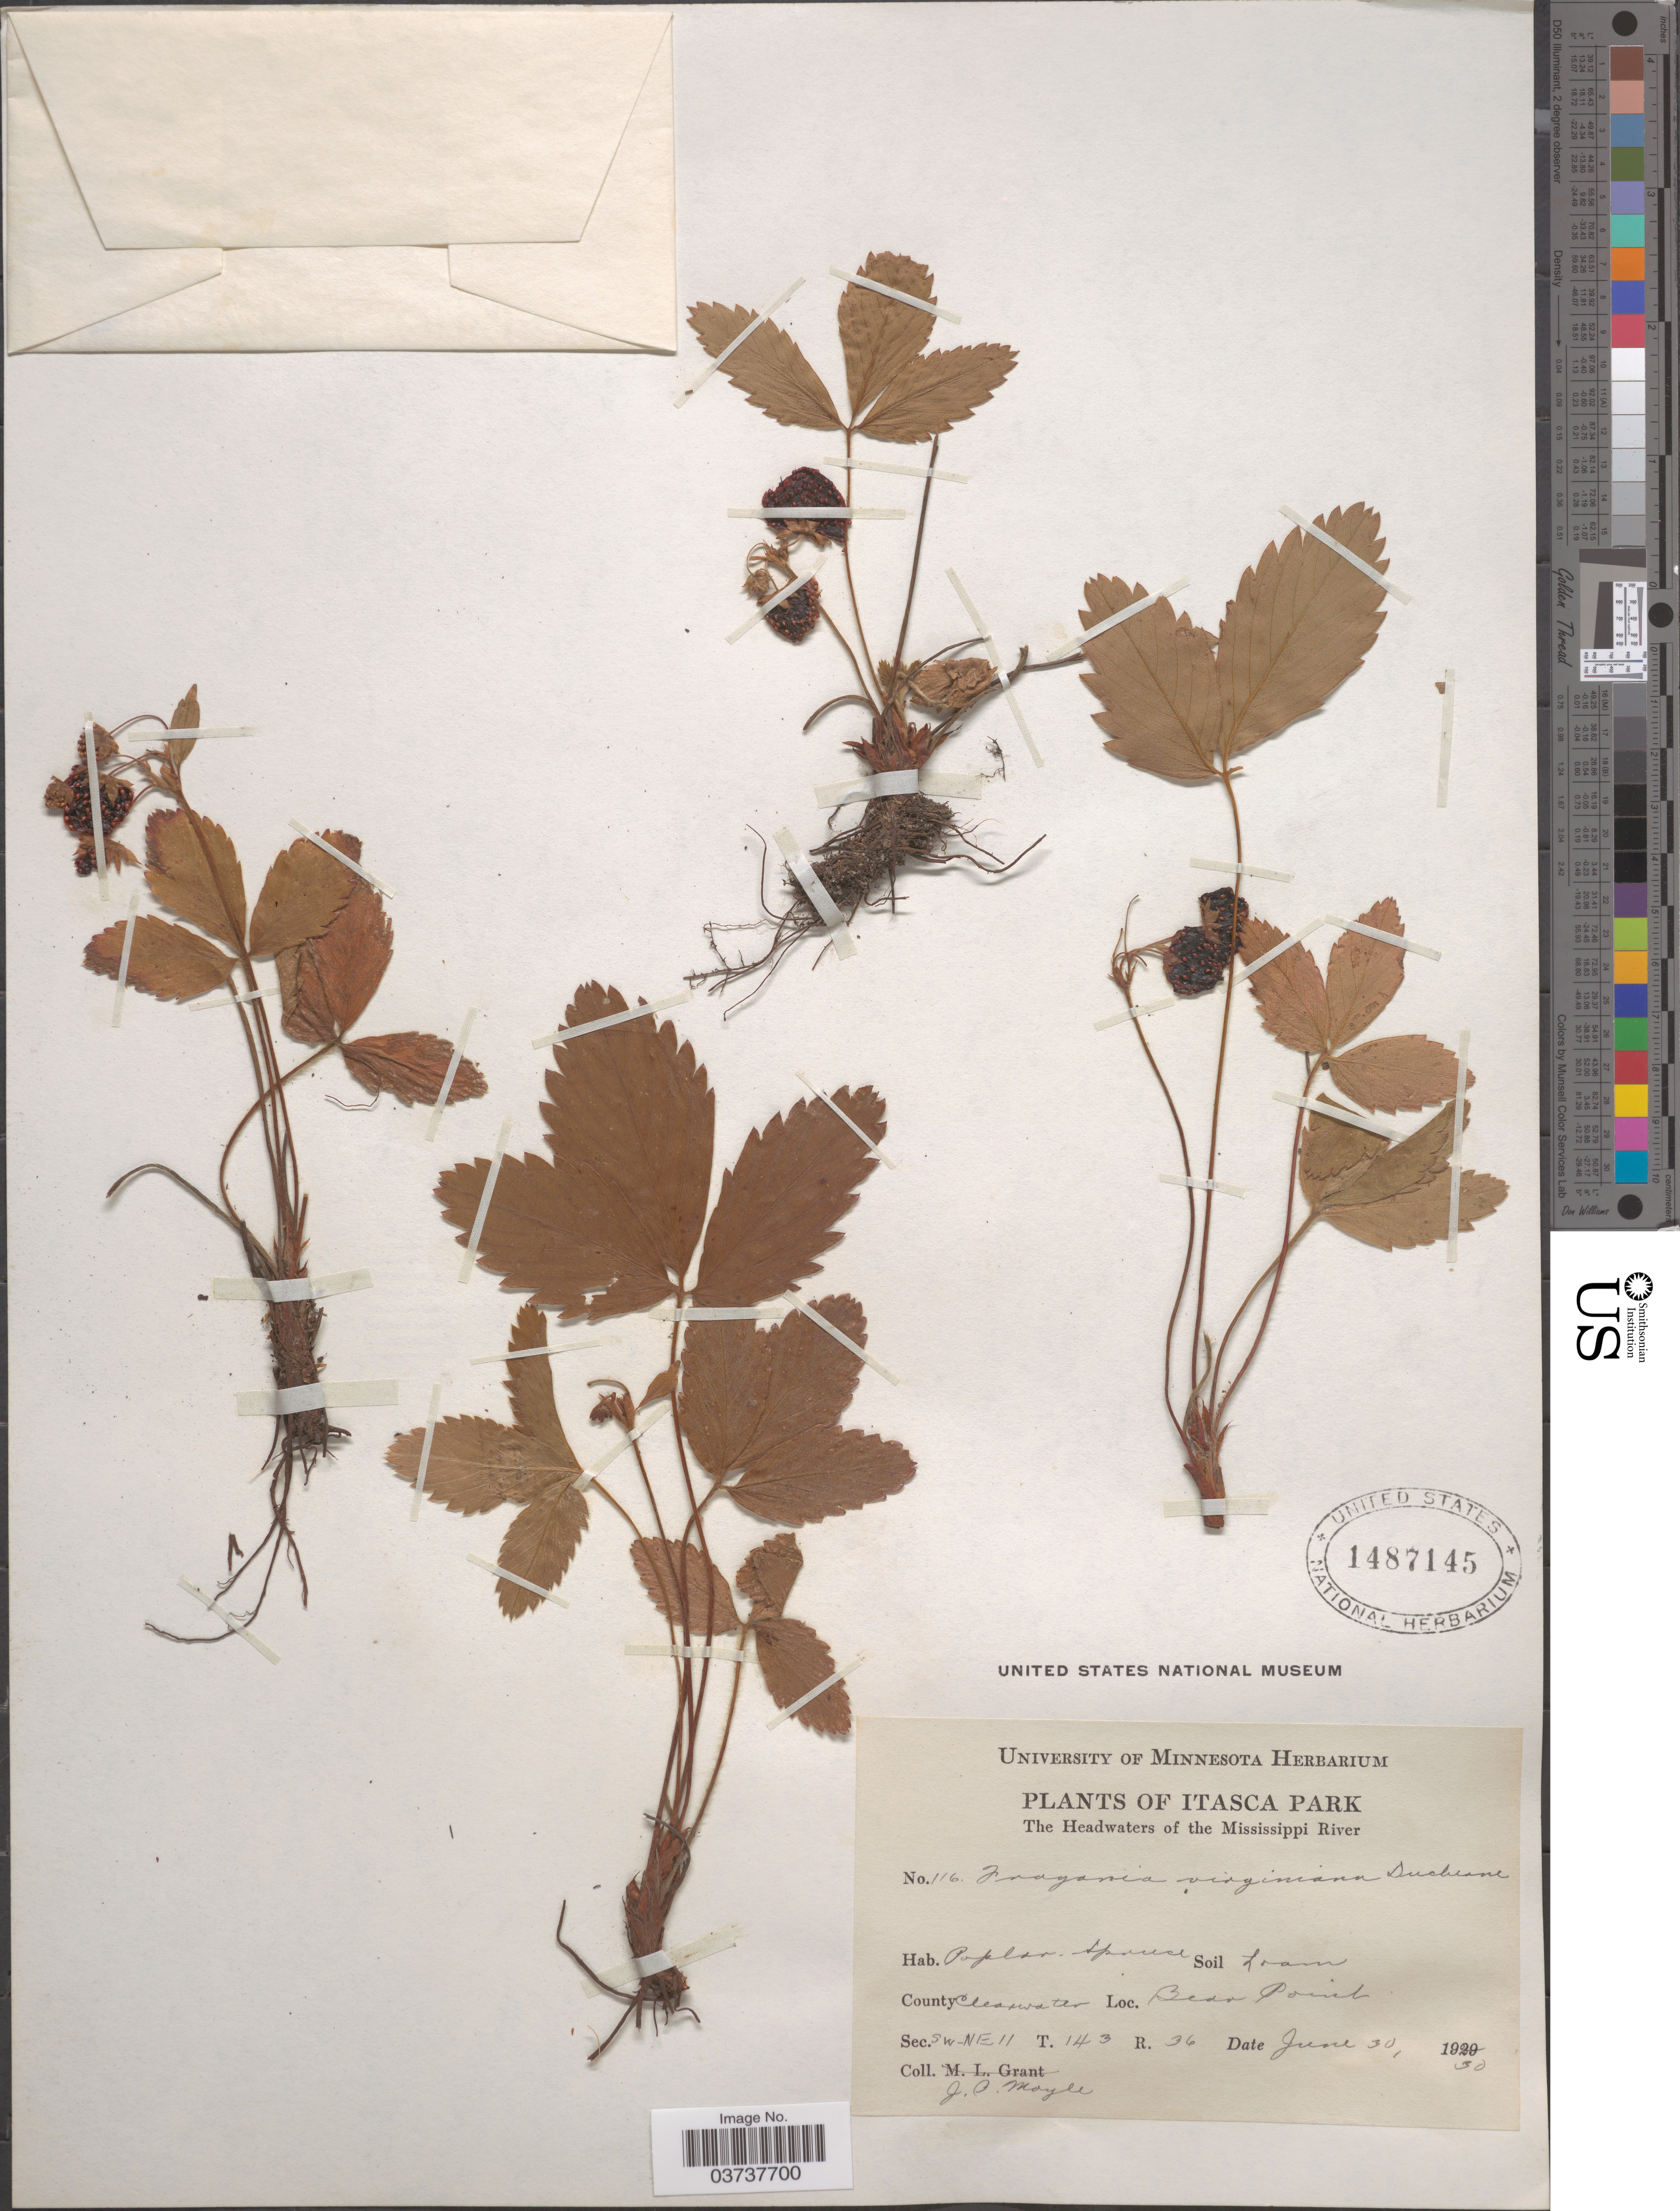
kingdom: Plantae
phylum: Tracheophyta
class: Magnoliopsida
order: Rosales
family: Rosaceae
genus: Fragaria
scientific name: Fragaria virginiana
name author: Mill.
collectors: J. Moyle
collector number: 116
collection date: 1930-06-30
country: United States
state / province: Minnesota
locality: Itasca Park. The Headwaters of the Mississippi River. County Clearwater. Bear Point. Sec. SW-NE11 T. 143 R. 36.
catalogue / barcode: US 1487145